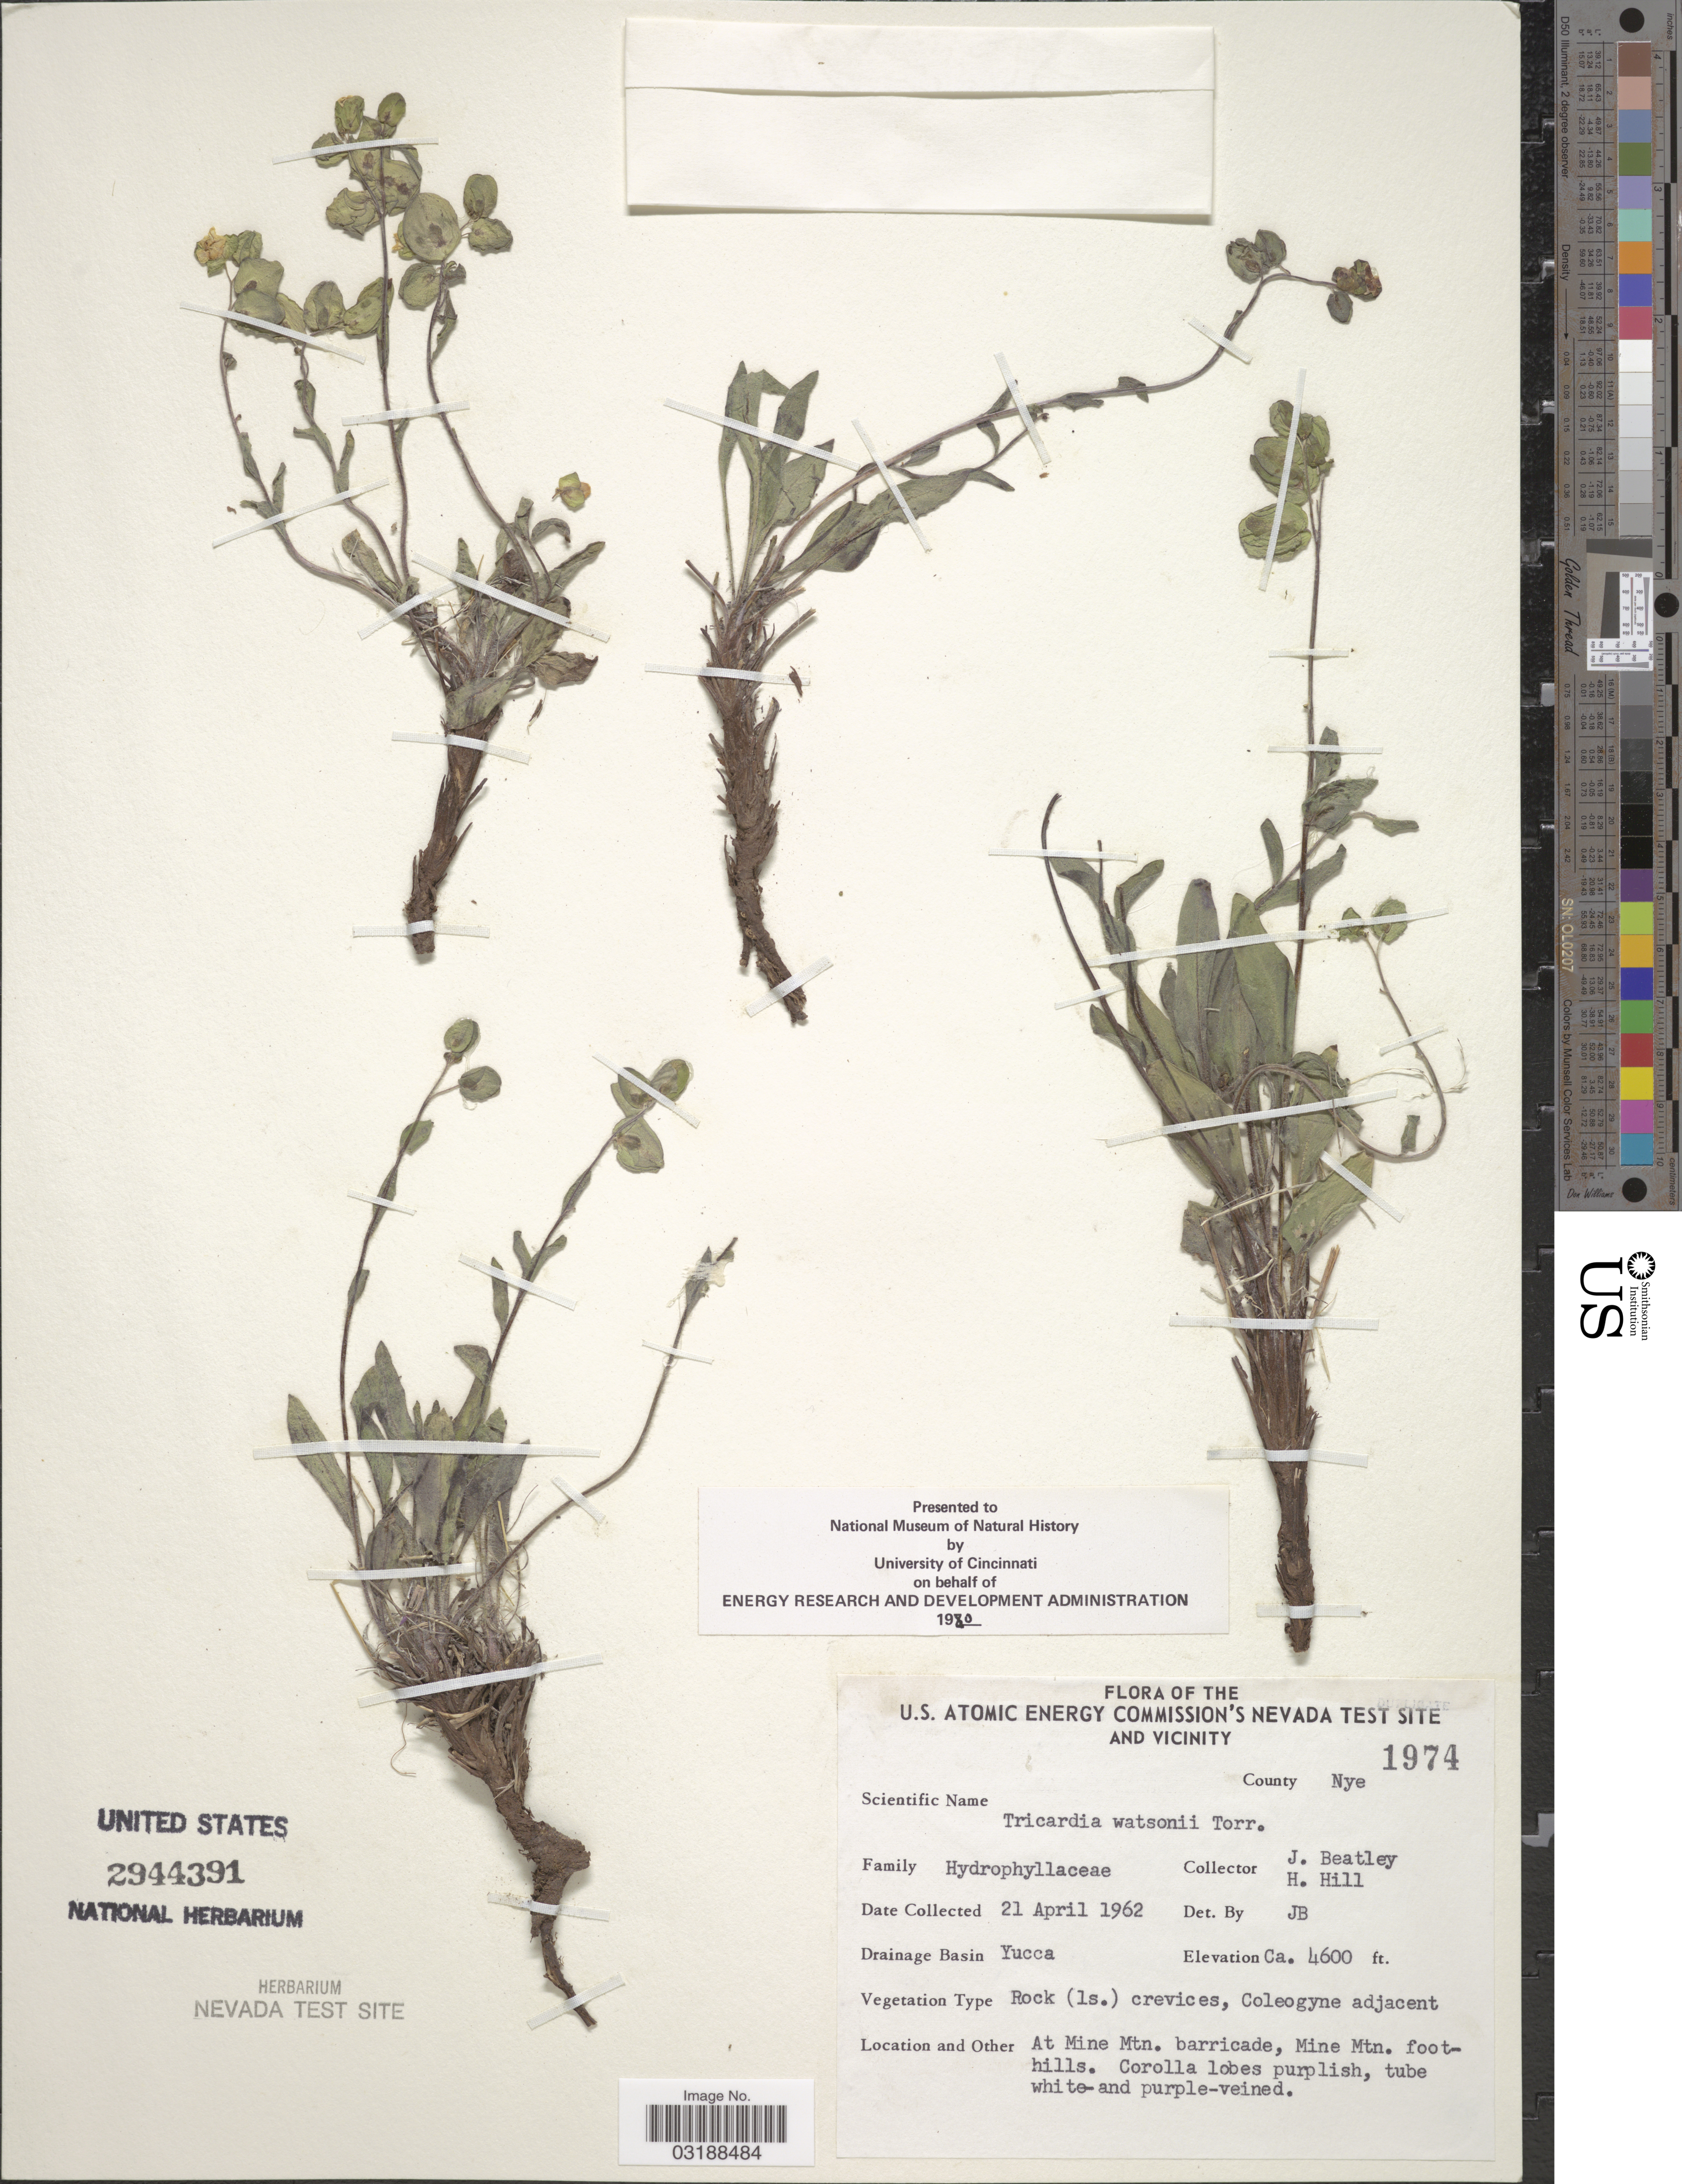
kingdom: Plantae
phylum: Tracheophyta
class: Magnoliopsida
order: Boraginales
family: Hydrophyllaceae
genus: Tricardia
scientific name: Tricardia watsonii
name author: Torr. ex S. Watson in C. King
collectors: J. C. Beatley & H. Hill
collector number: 1974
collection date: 1962-04-21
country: United States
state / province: Nevada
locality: U.S. Atomic Energy Commission's Nevada Test Site and Vicinity, County Nye, Drainage Basin Yucca, At Mine Mtn. barricade, Mine Mtn. foothills.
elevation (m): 1402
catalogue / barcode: US 2944391